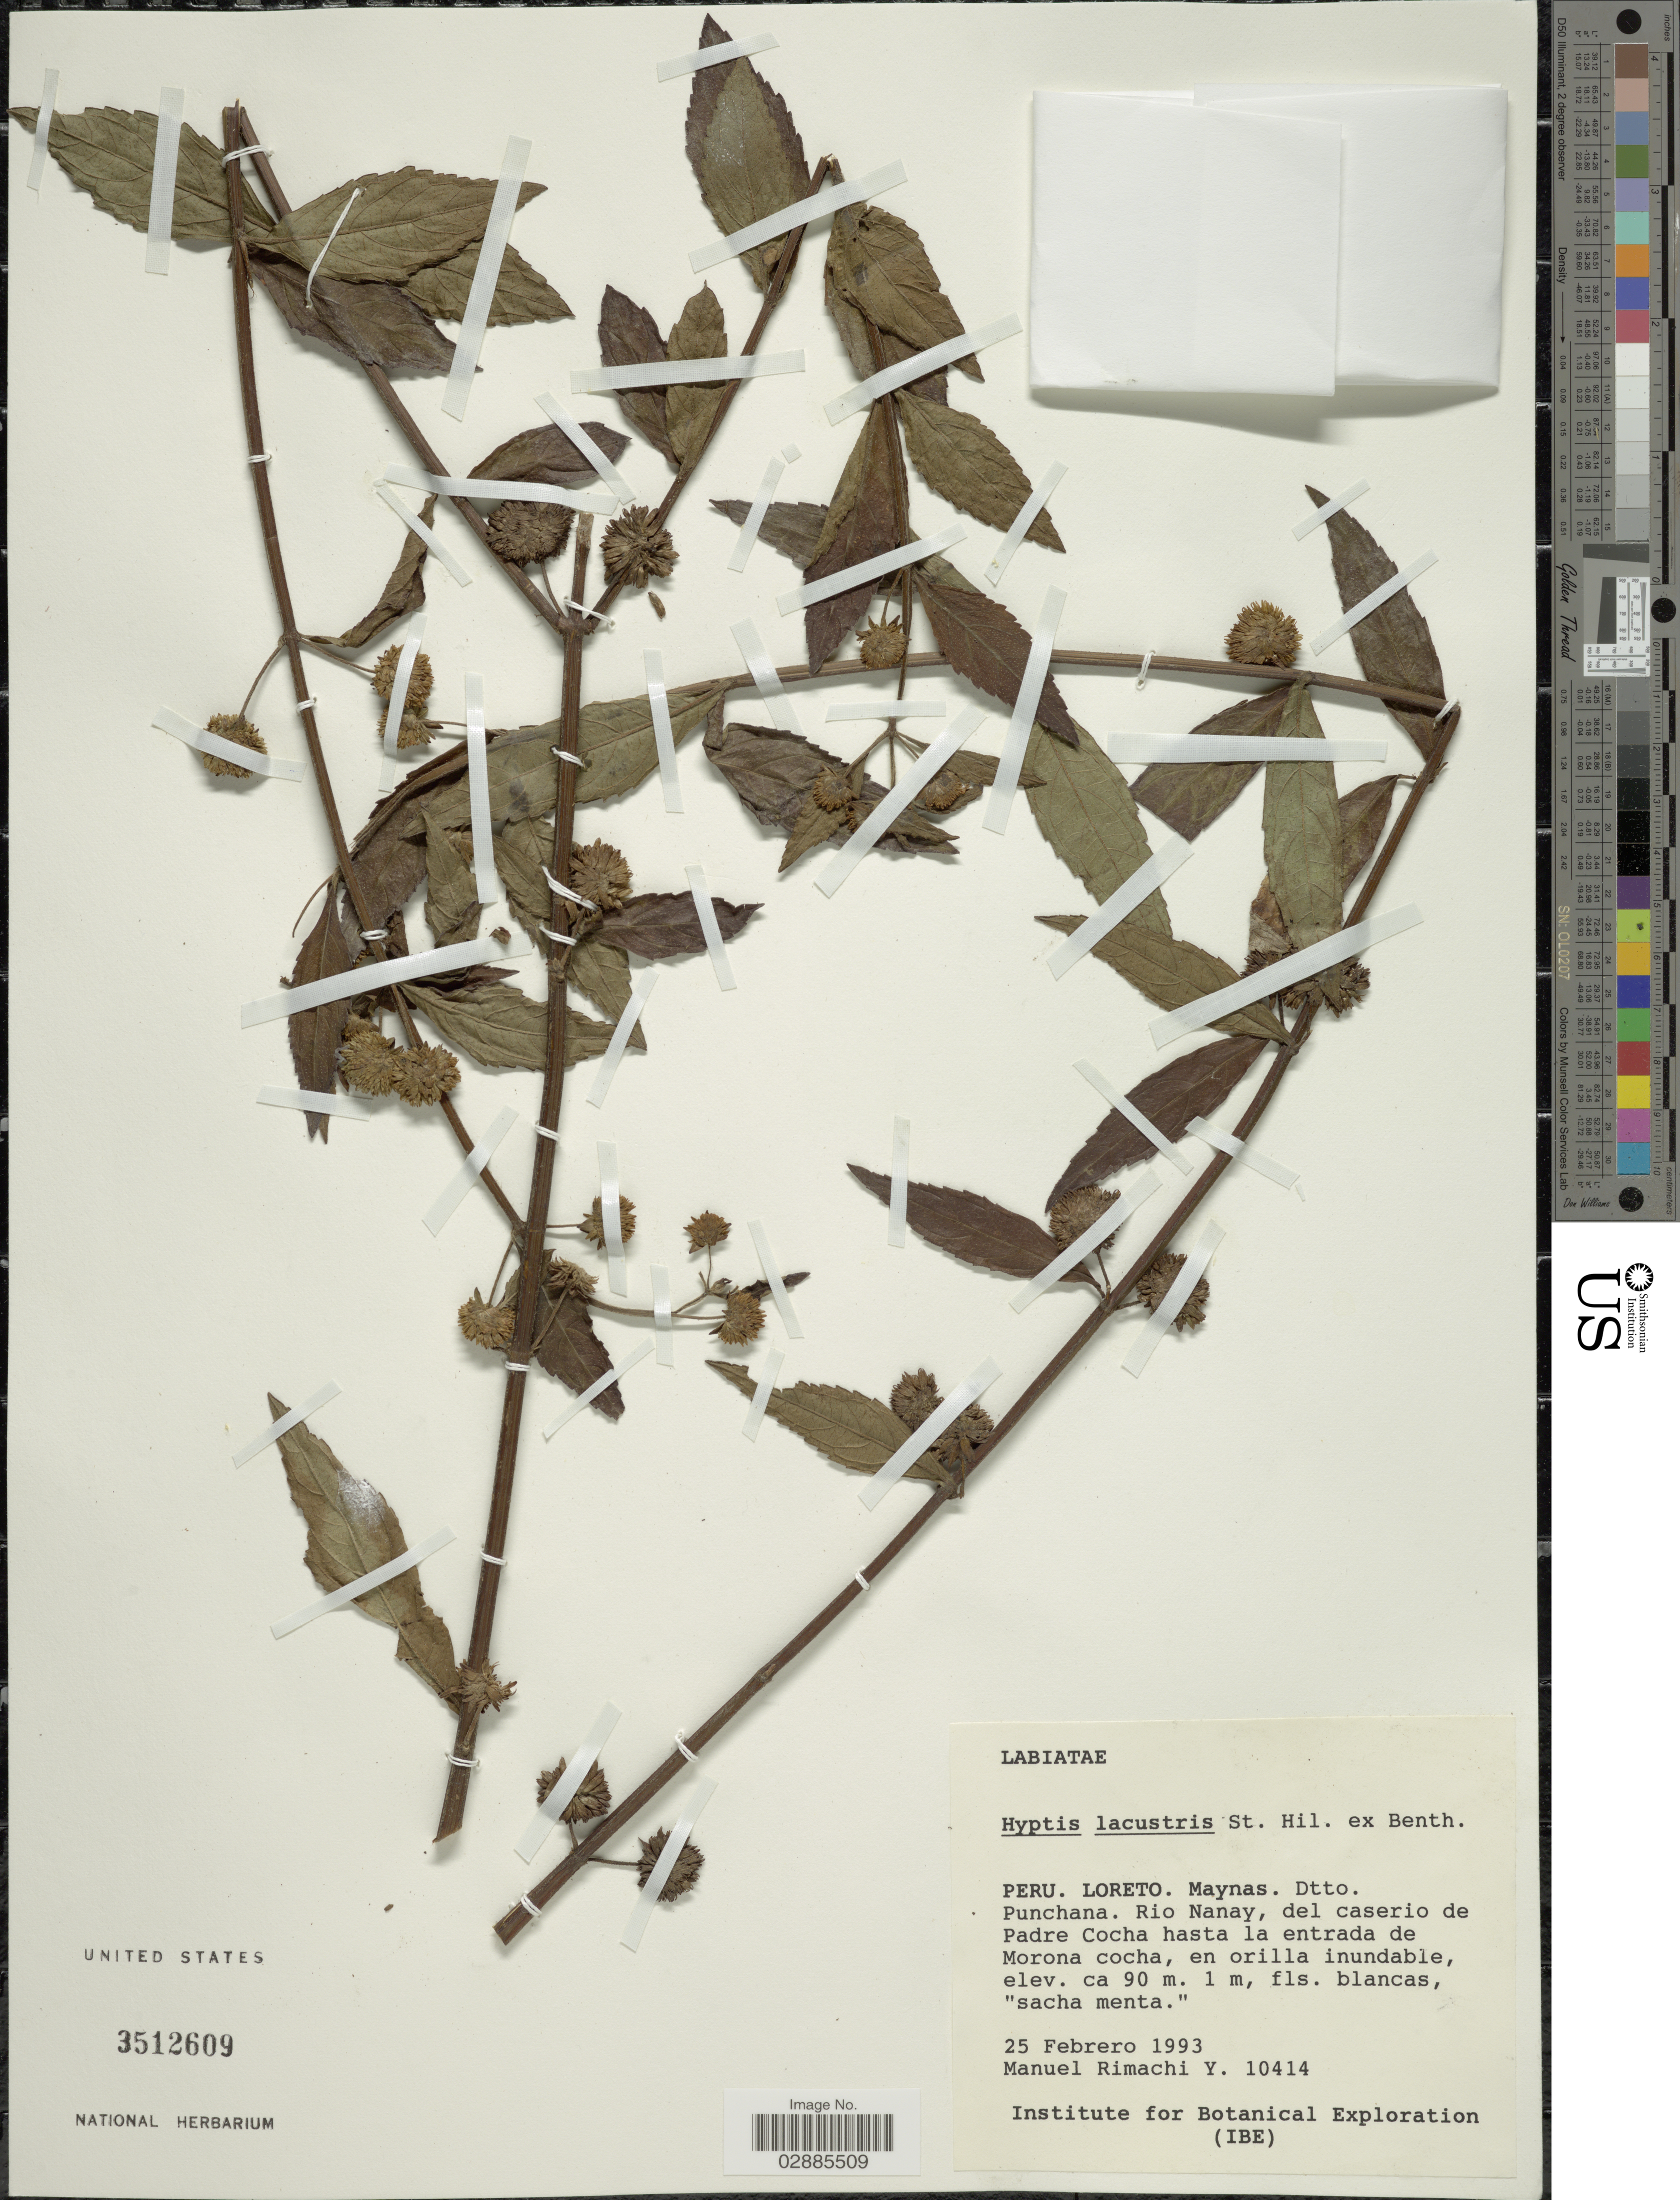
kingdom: Plantae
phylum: Tracheophyta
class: Magnoliopsida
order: Lamiales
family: Lamiaceae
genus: Hyptis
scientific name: Hyptis lacustris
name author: A. St.-Hil. ex Benth.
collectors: M. Rimachi Y.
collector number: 10414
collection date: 1993-02-25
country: Peru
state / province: Loreto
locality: Maynas. Dtto. Punchana. Rio Nanay, del caserio de Padre Cocha hasta la entrada de Morona cocha.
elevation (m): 90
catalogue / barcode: US 3512609